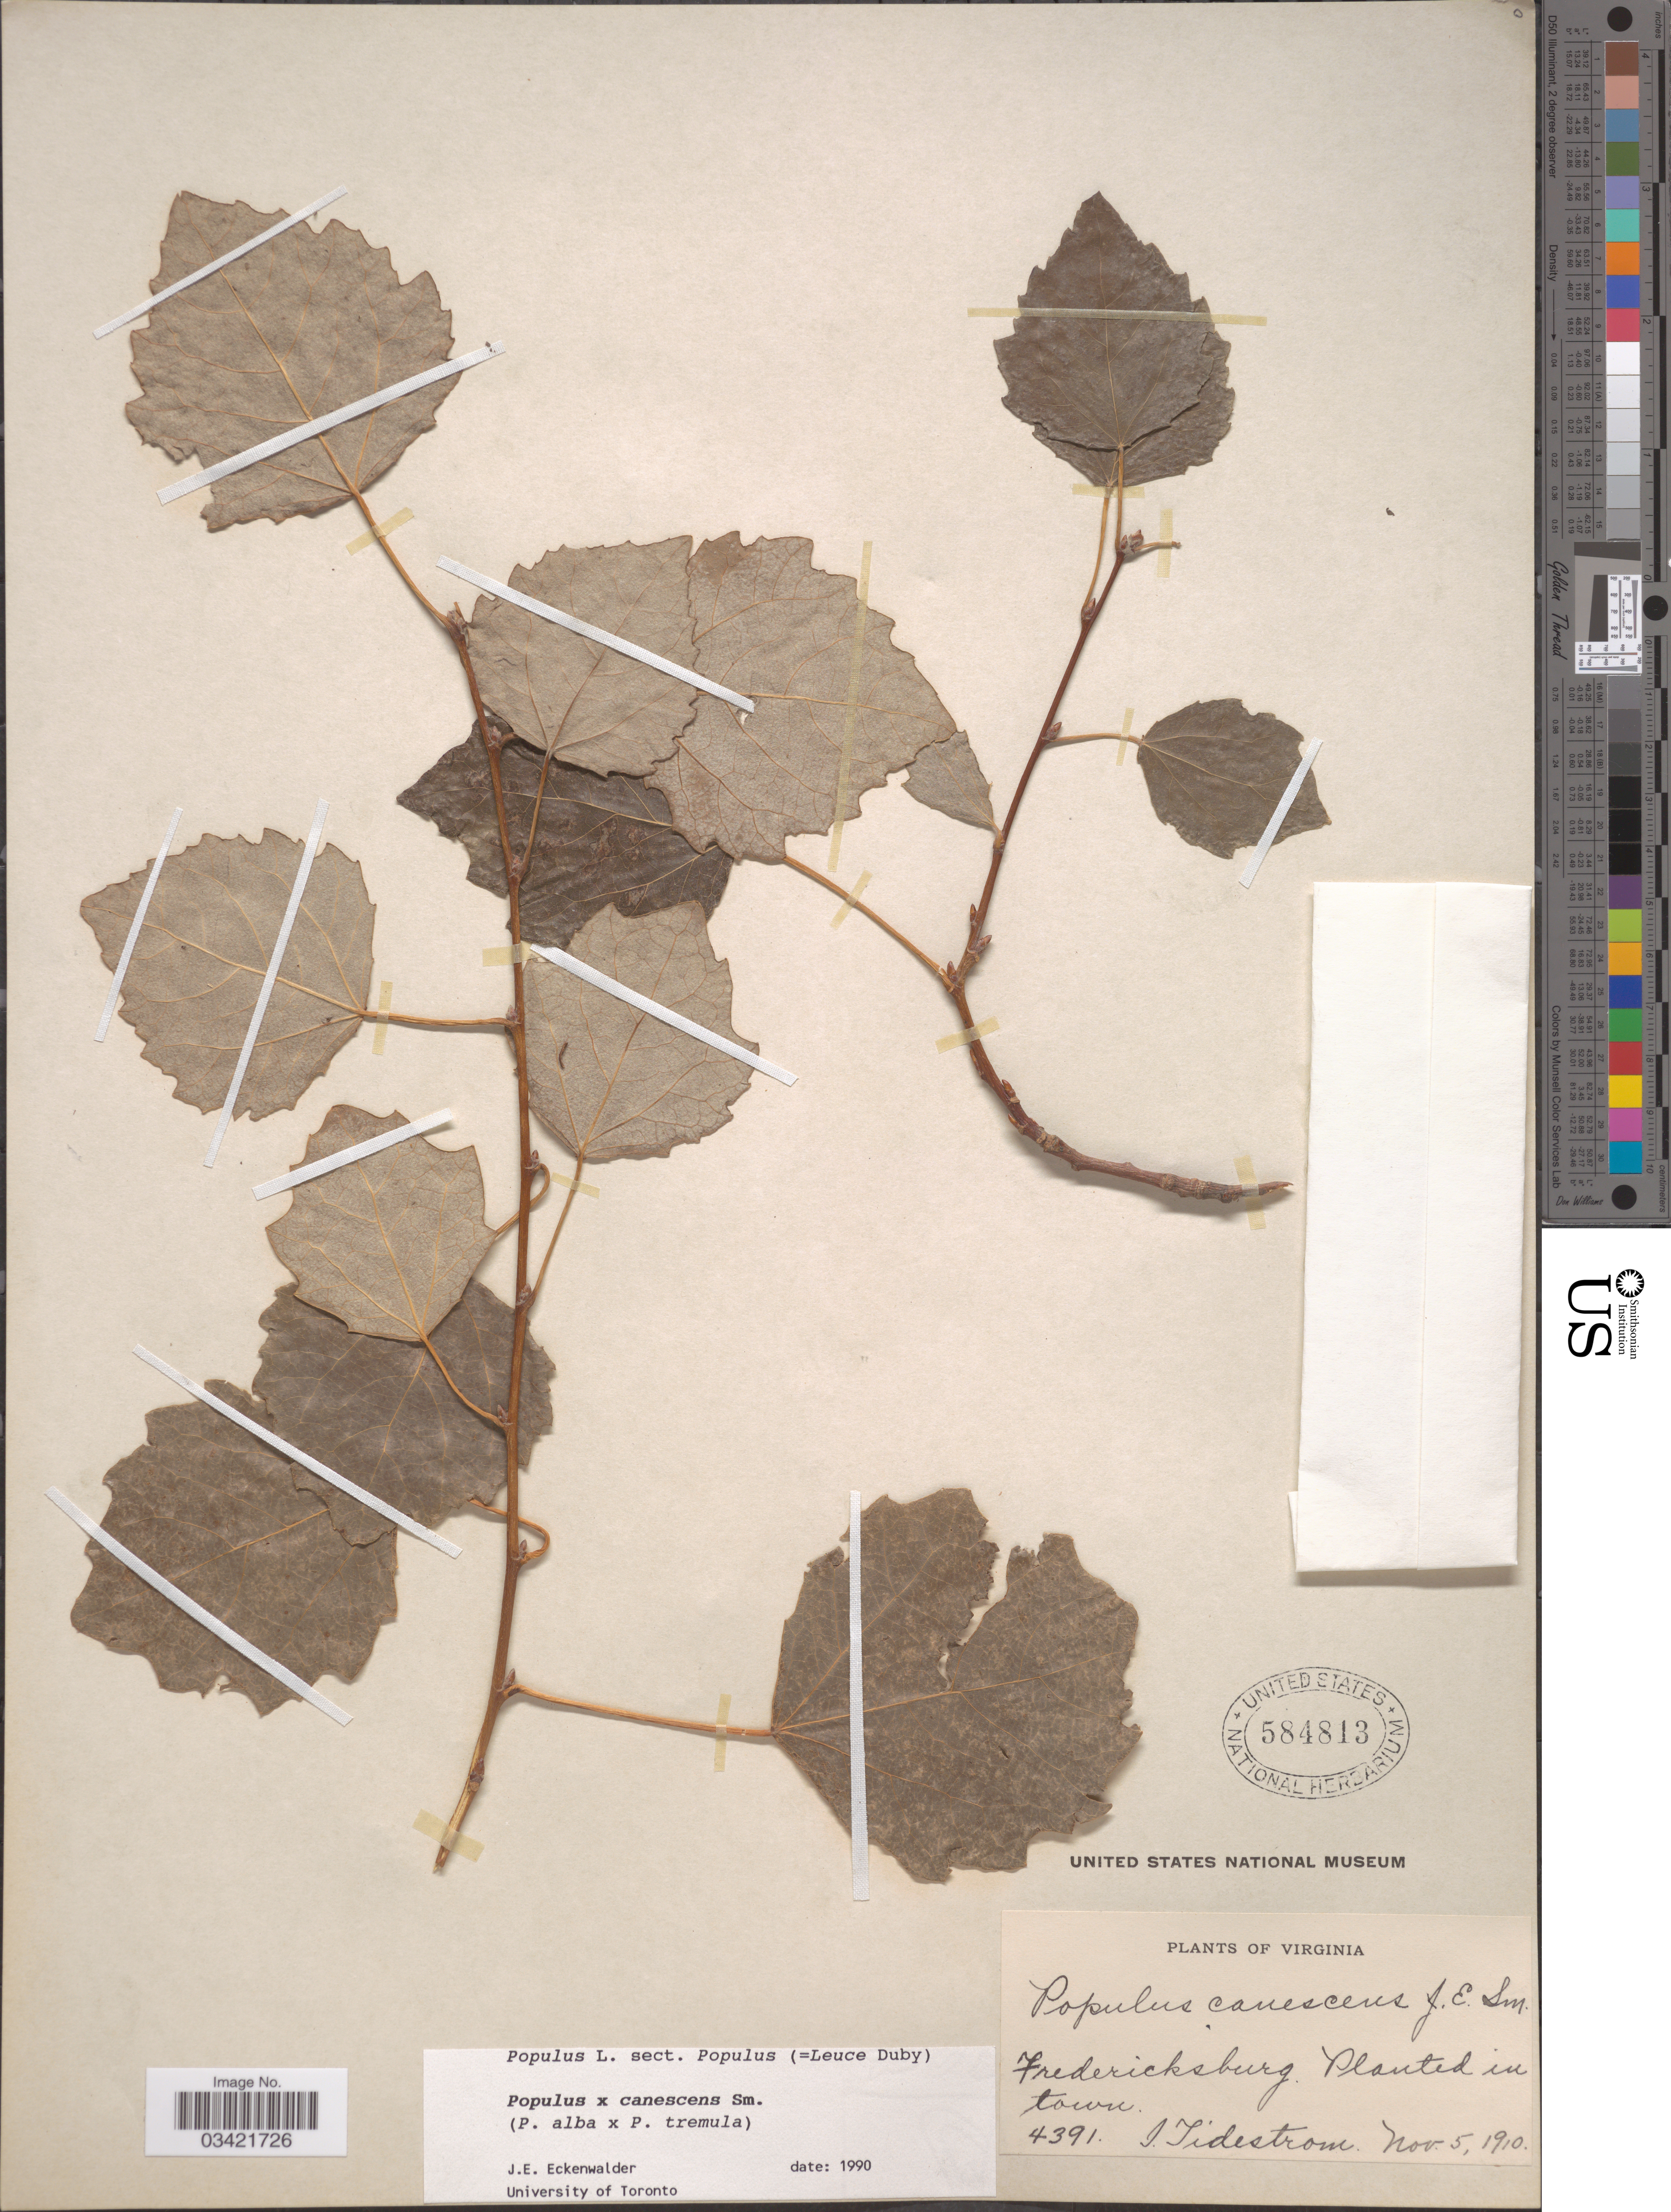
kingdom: Plantae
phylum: Tracheophyta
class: Magnoliopsida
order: Malpighiales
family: Salicaceae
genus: Populus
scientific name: Populus x canescens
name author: (Aiton) Sm.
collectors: I. F. Tidestrom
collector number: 4391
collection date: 1910-11-05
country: United States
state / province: Virginia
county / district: City of Fredericksburg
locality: Fredericksburg. Planted in town.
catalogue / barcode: US 584813